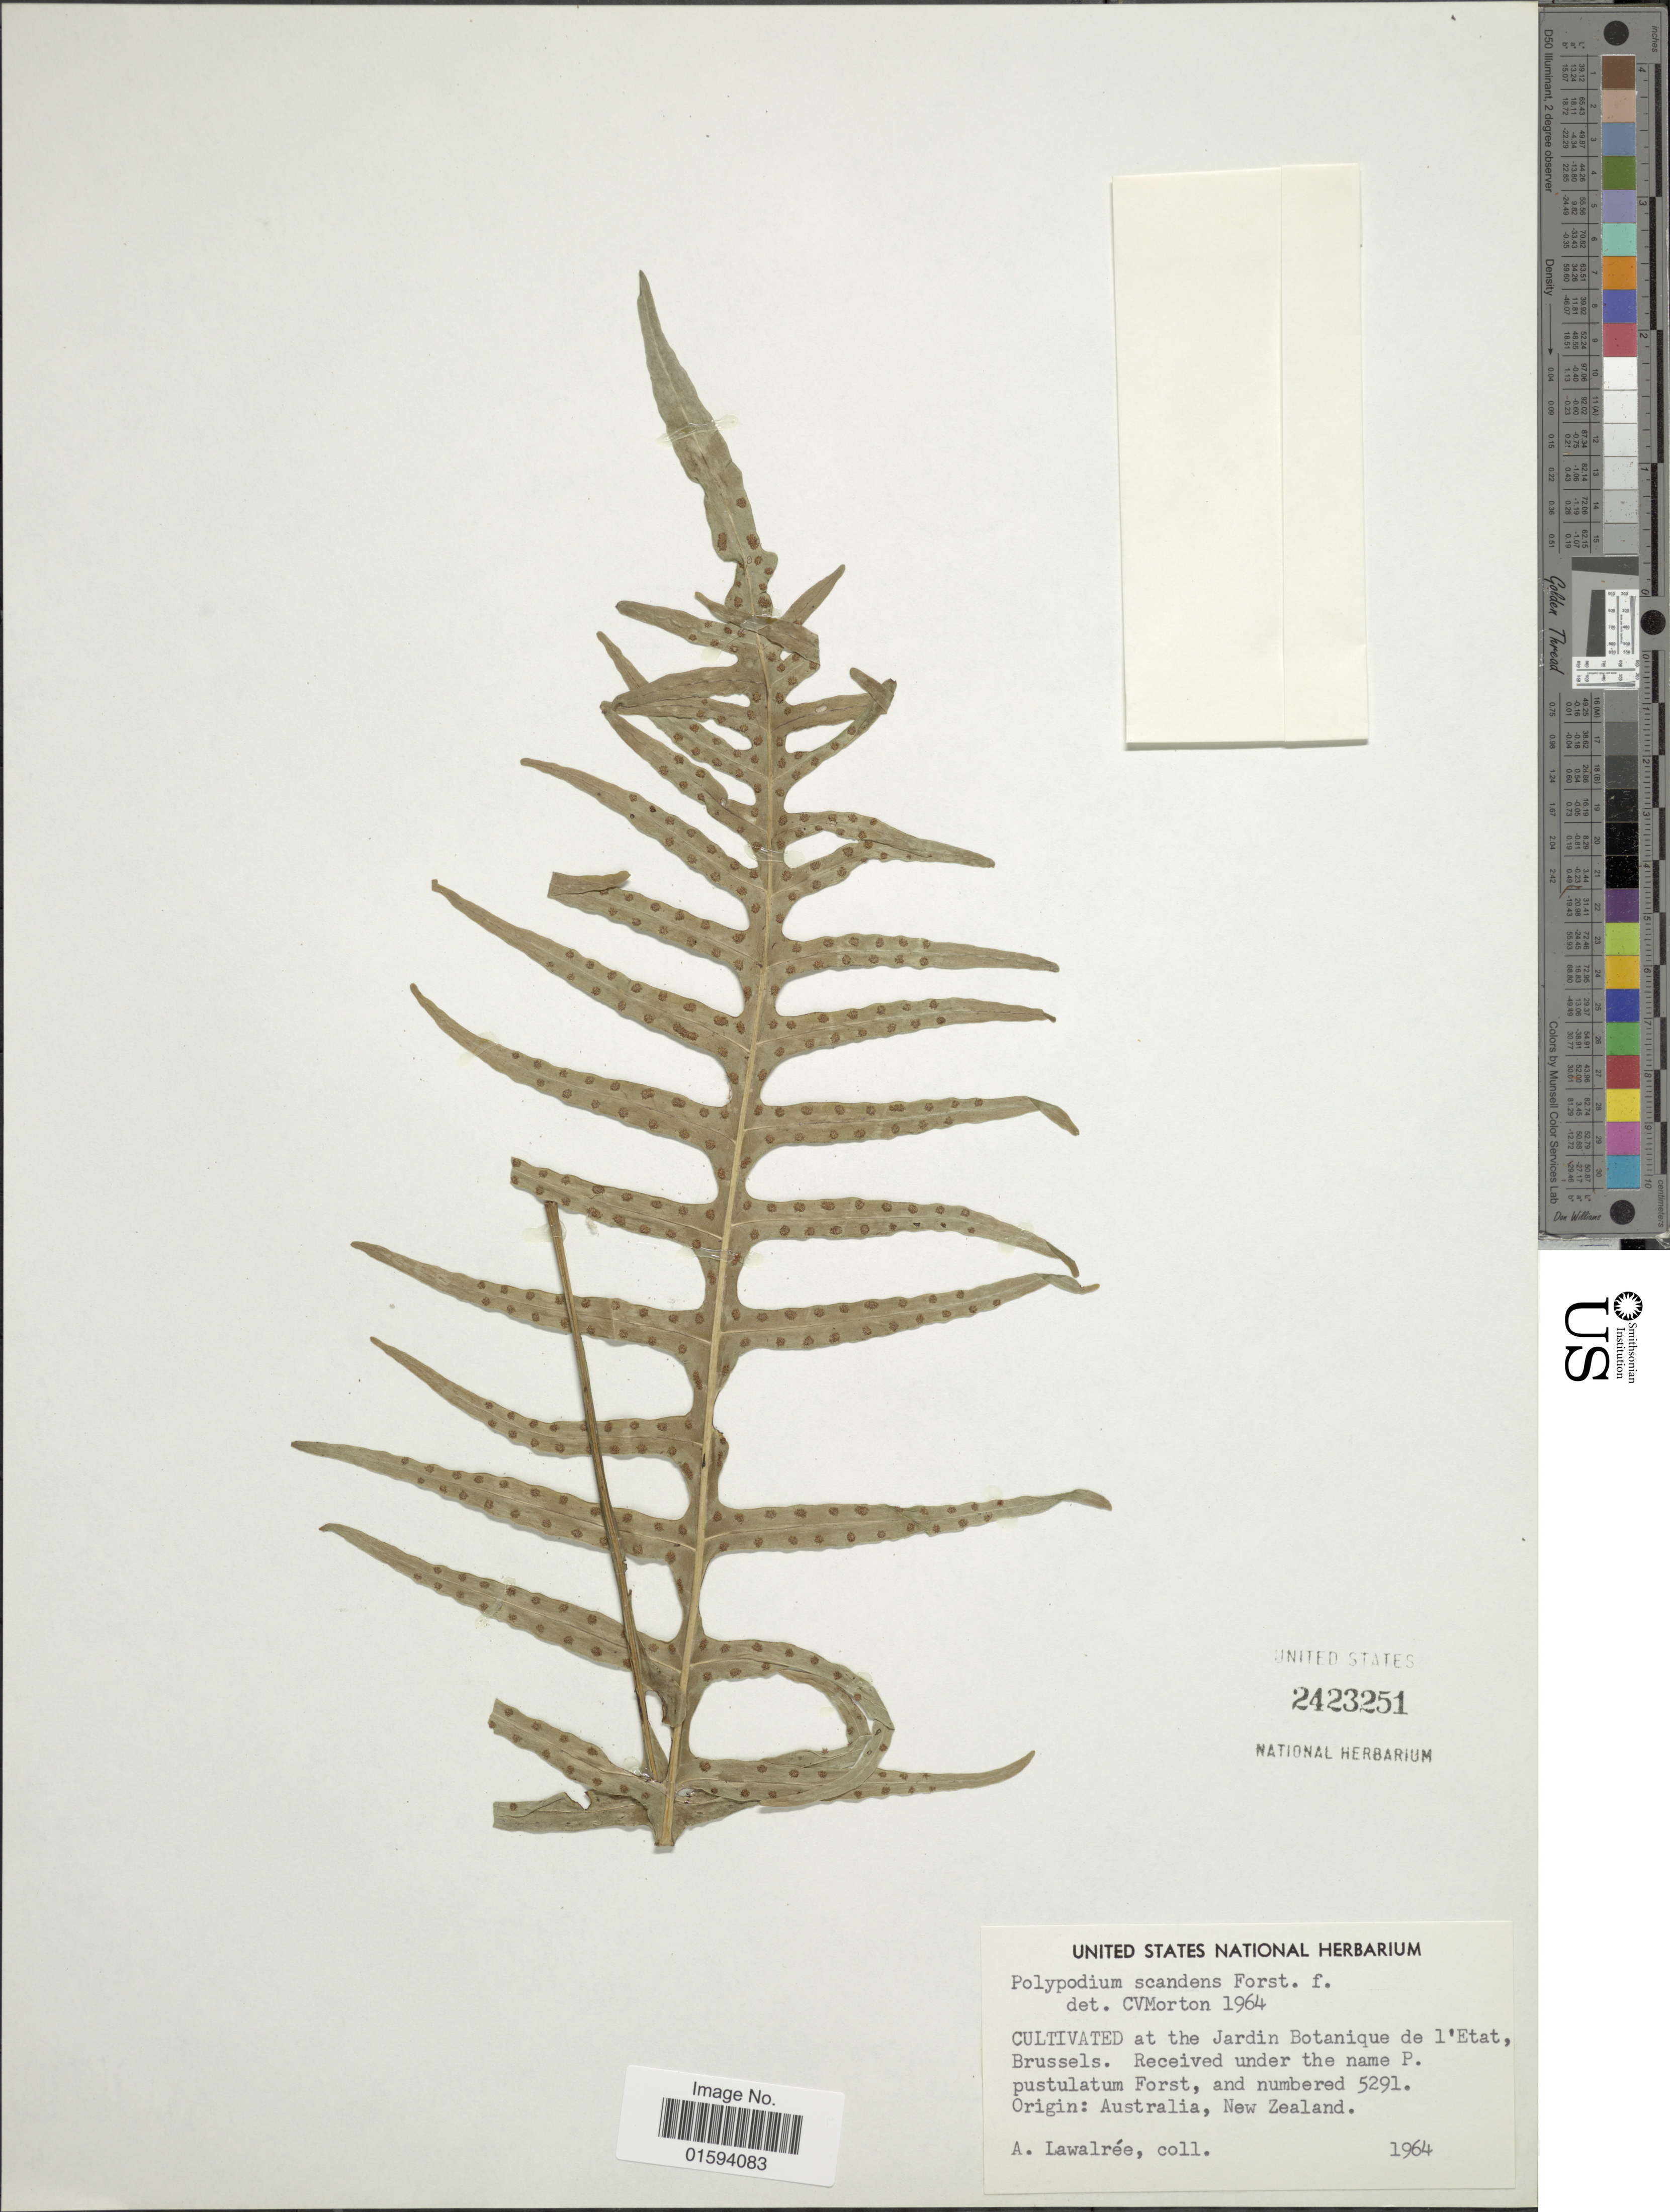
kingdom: Plantae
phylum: Tracheophyta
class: Polypodiopsida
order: Polypodiales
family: Polypodiaceae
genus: Polypodium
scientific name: Polypodium scandens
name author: G. Forst.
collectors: A. G. Lawalrée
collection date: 1964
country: Belgium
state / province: Brussels, Capital District of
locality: At the Jardin Botanique de l'Etat, Brussels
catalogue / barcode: US 2423251